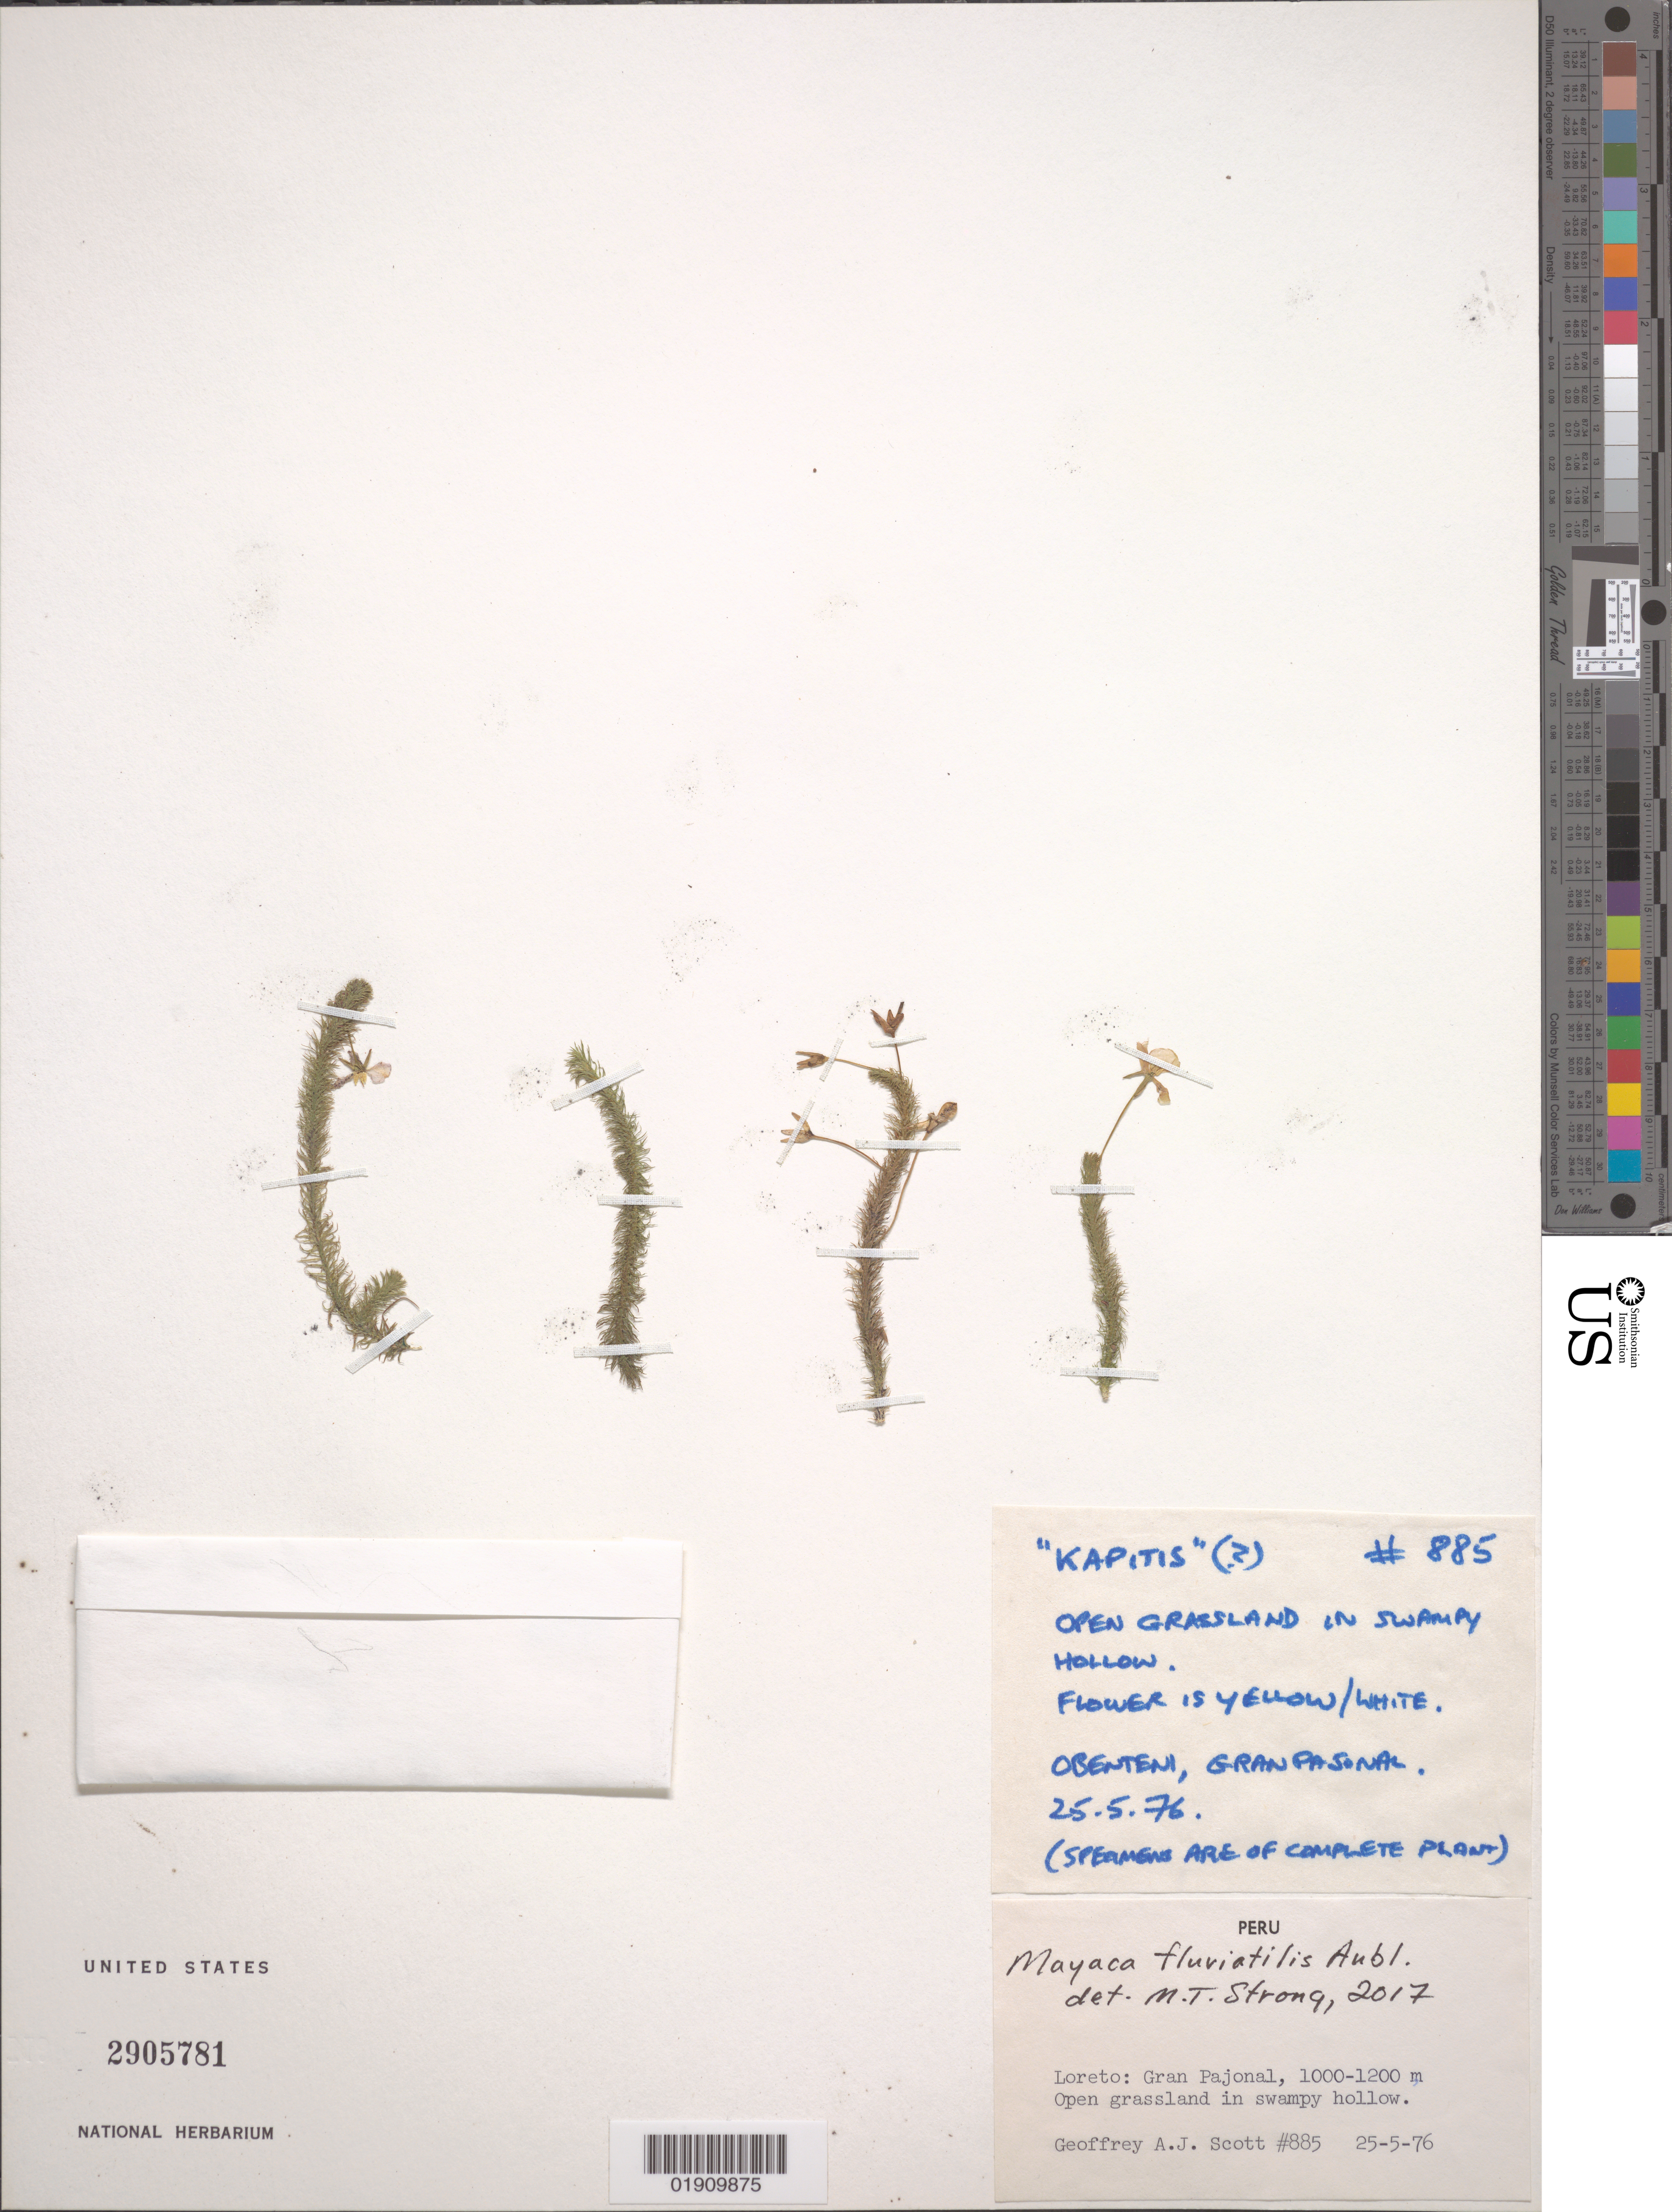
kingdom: Plantae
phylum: Tracheophyta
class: Liliopsida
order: Poales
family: Mayacaceae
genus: Mayaca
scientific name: Mayaca fluviatilis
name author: Aubl.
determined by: Strong, Mark T., (BOT), Smithsonian Institution - National Museum of Natural History (UNITED STATES)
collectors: G. Scott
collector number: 885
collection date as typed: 25-5-76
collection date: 1976-05-25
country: Peru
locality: Loreto: Gran Pajonal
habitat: Open grassland in swampy hollow.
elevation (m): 1000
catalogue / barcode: US 2905781